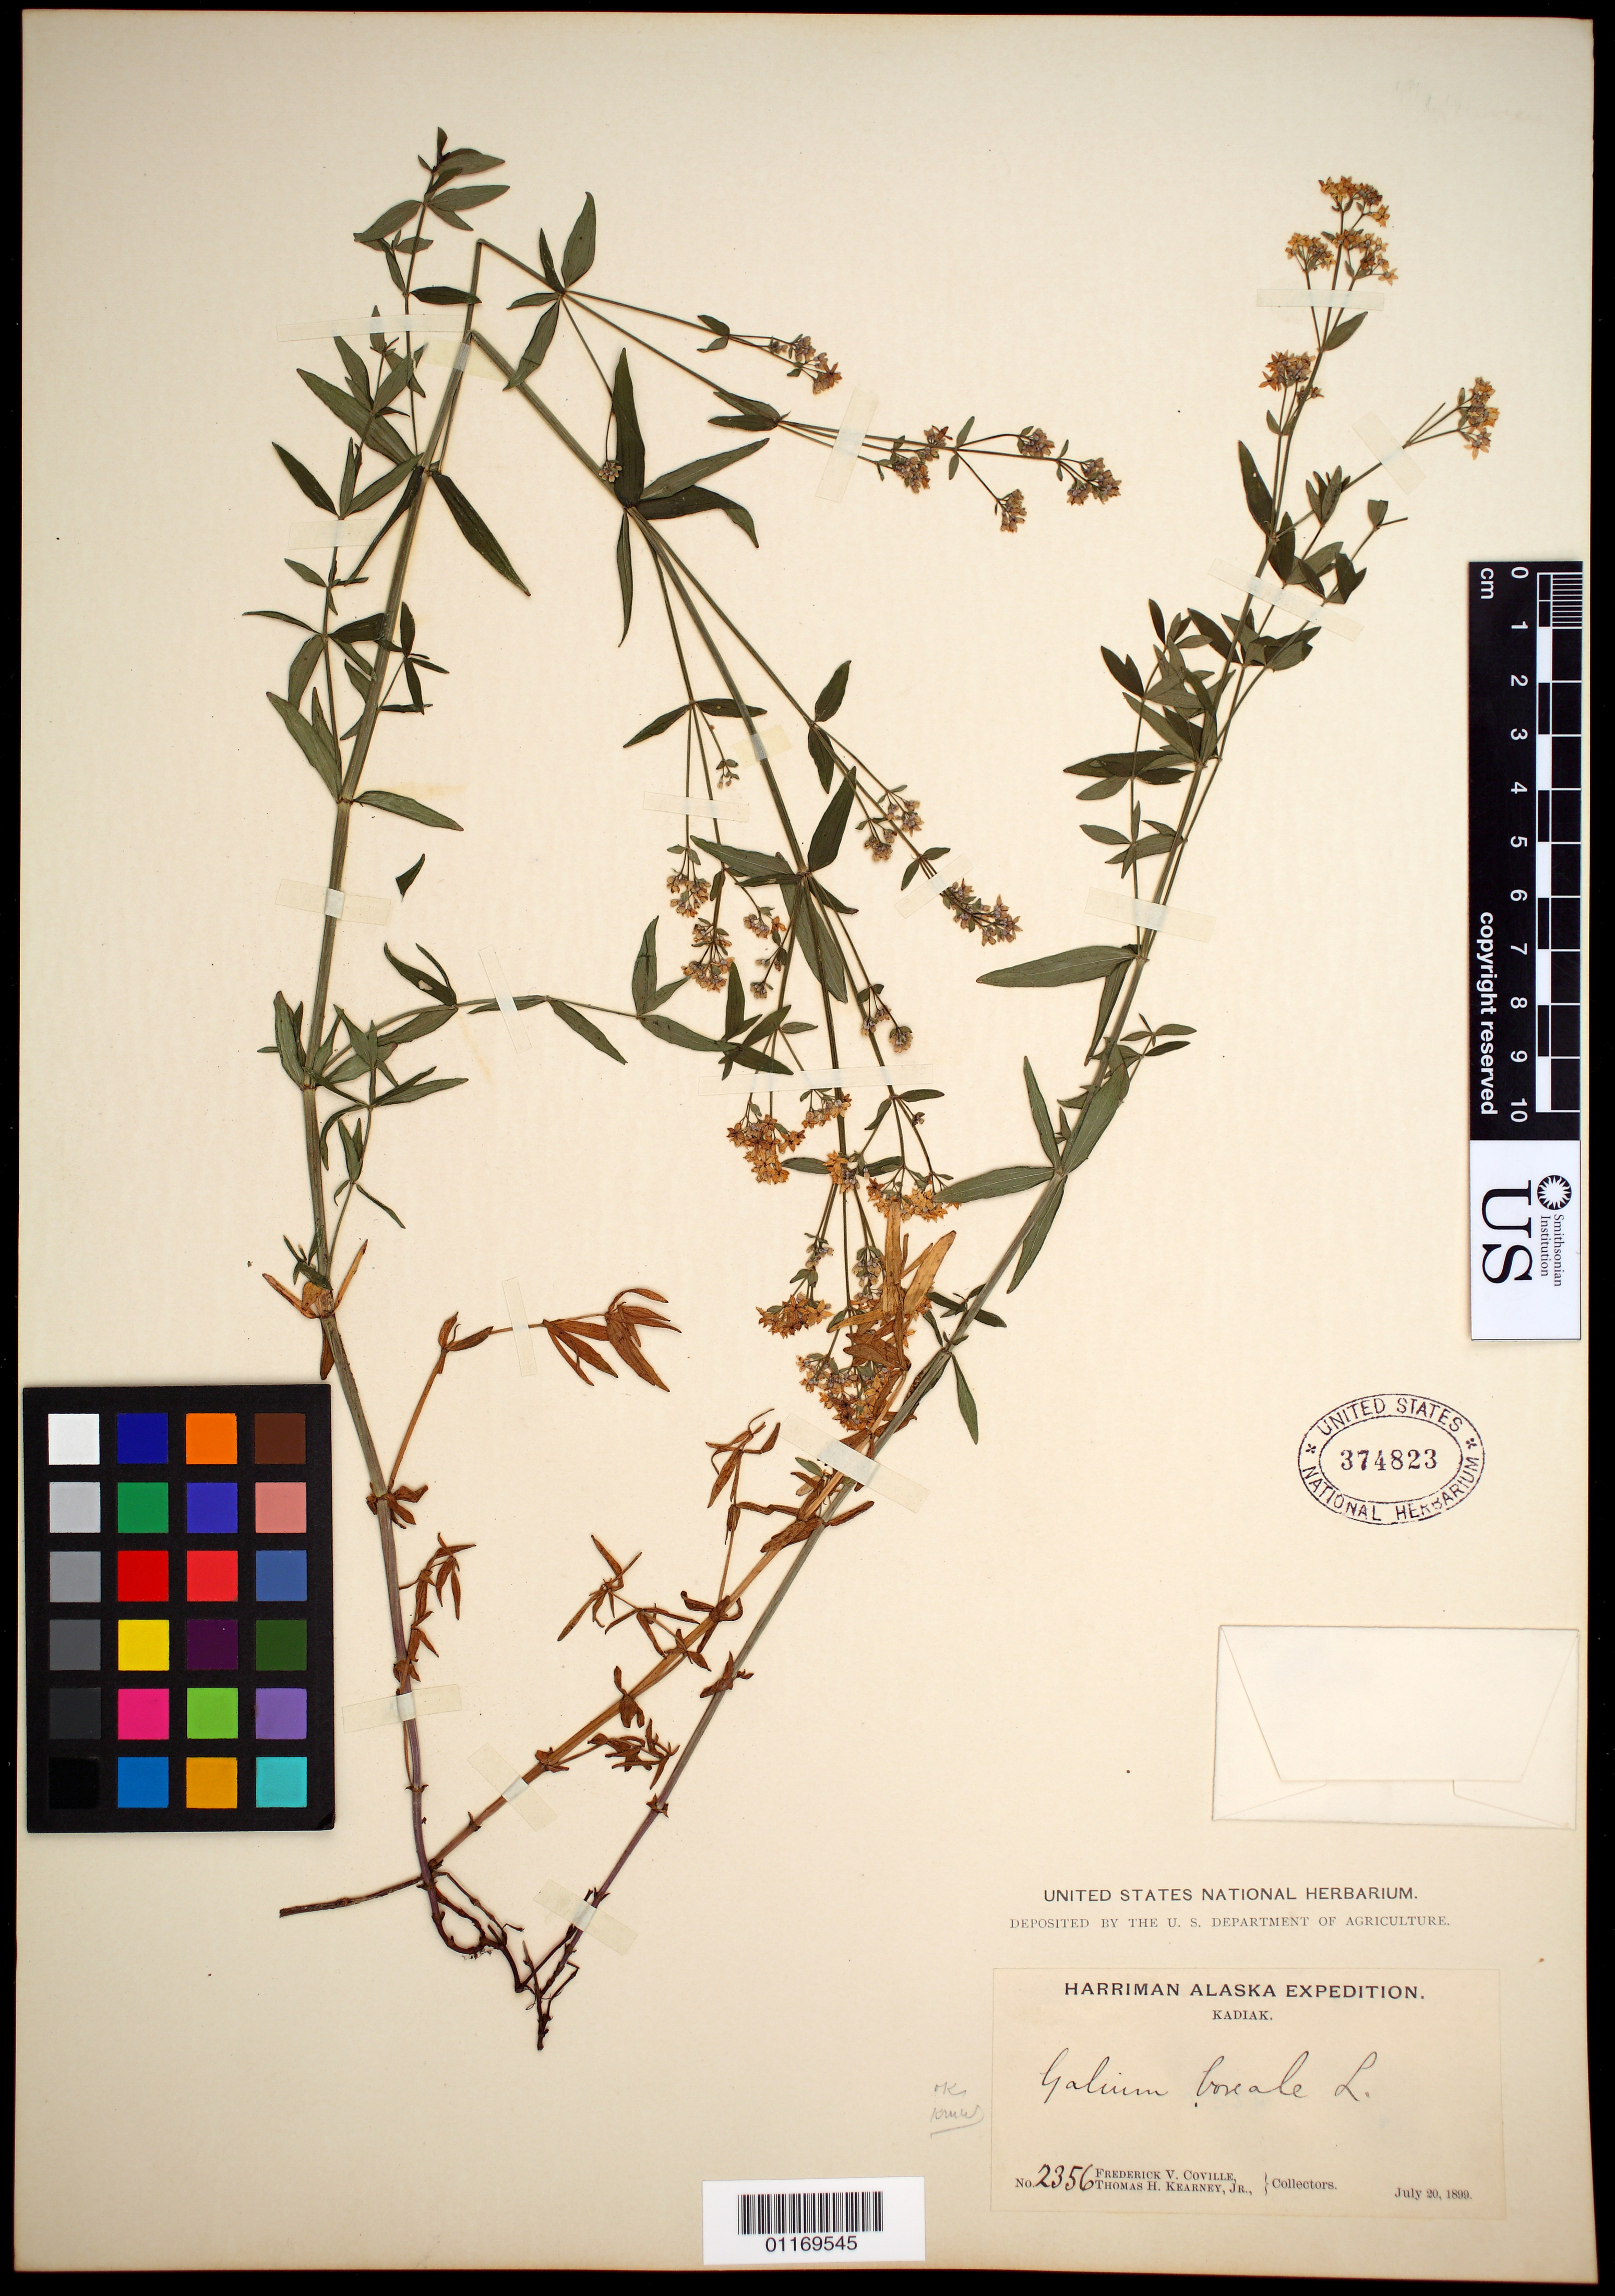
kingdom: Plantae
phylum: Tracheophyta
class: Magnoliopsida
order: Gentianales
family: Rubiaceae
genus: Galium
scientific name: Galium boreale L.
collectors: F. V. Coville & T. H. Kearney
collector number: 2356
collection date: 1899-07-20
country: United States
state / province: Alaska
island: Kodiak Island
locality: Kodiak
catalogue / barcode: US 374823